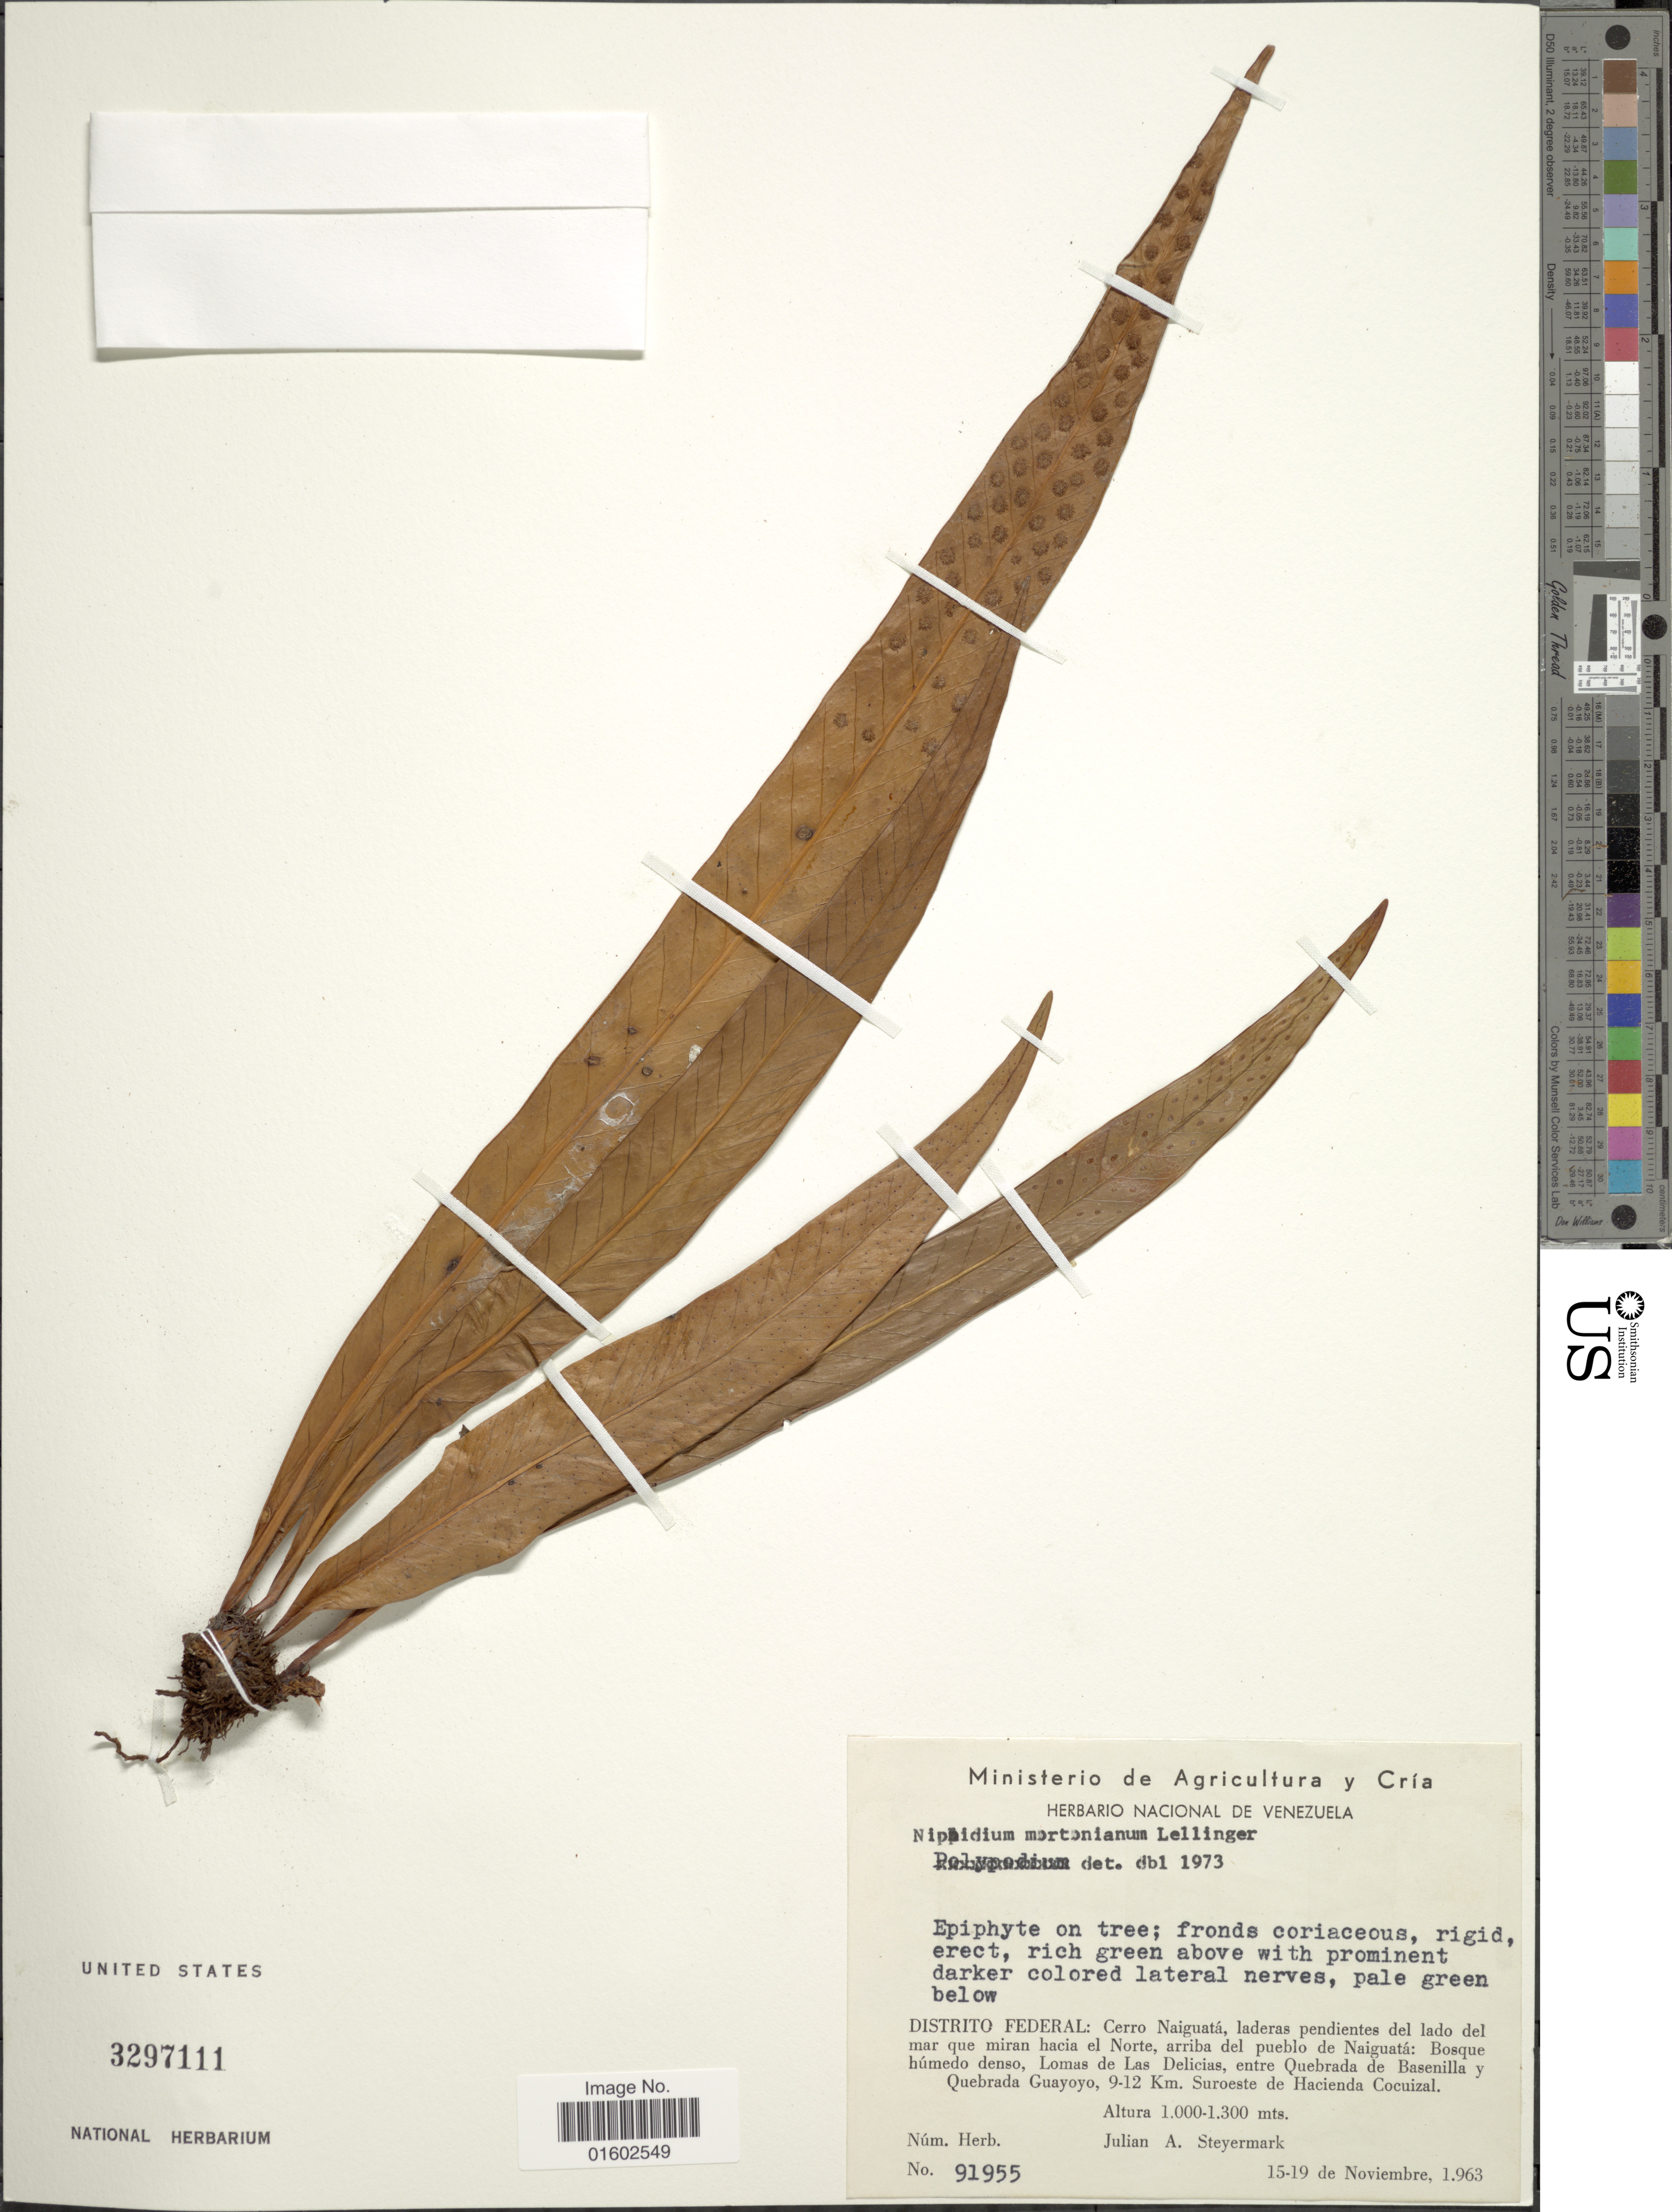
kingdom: Plantae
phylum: Tracheophyta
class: Polypodiopsida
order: Polypodiales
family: Polypodiaceae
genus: Niphidium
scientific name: Niphidium mortonianum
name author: Lellinger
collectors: J. Steyermark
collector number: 91995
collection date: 1963-11-15/1963-11-19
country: Venezuela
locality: Cerro Naiguata, laderas pendientes del lado del mar que m iran hacie el Norte, arriba del pueblo de Naiguata; Bosque humedo denso, Lomas de las Delicias, entre Quebrada de Basenilla y Quebradas Guayoyo, 9-12 km. Suroeste de Hacienda Cocuizal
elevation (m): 1000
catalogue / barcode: US 3297111